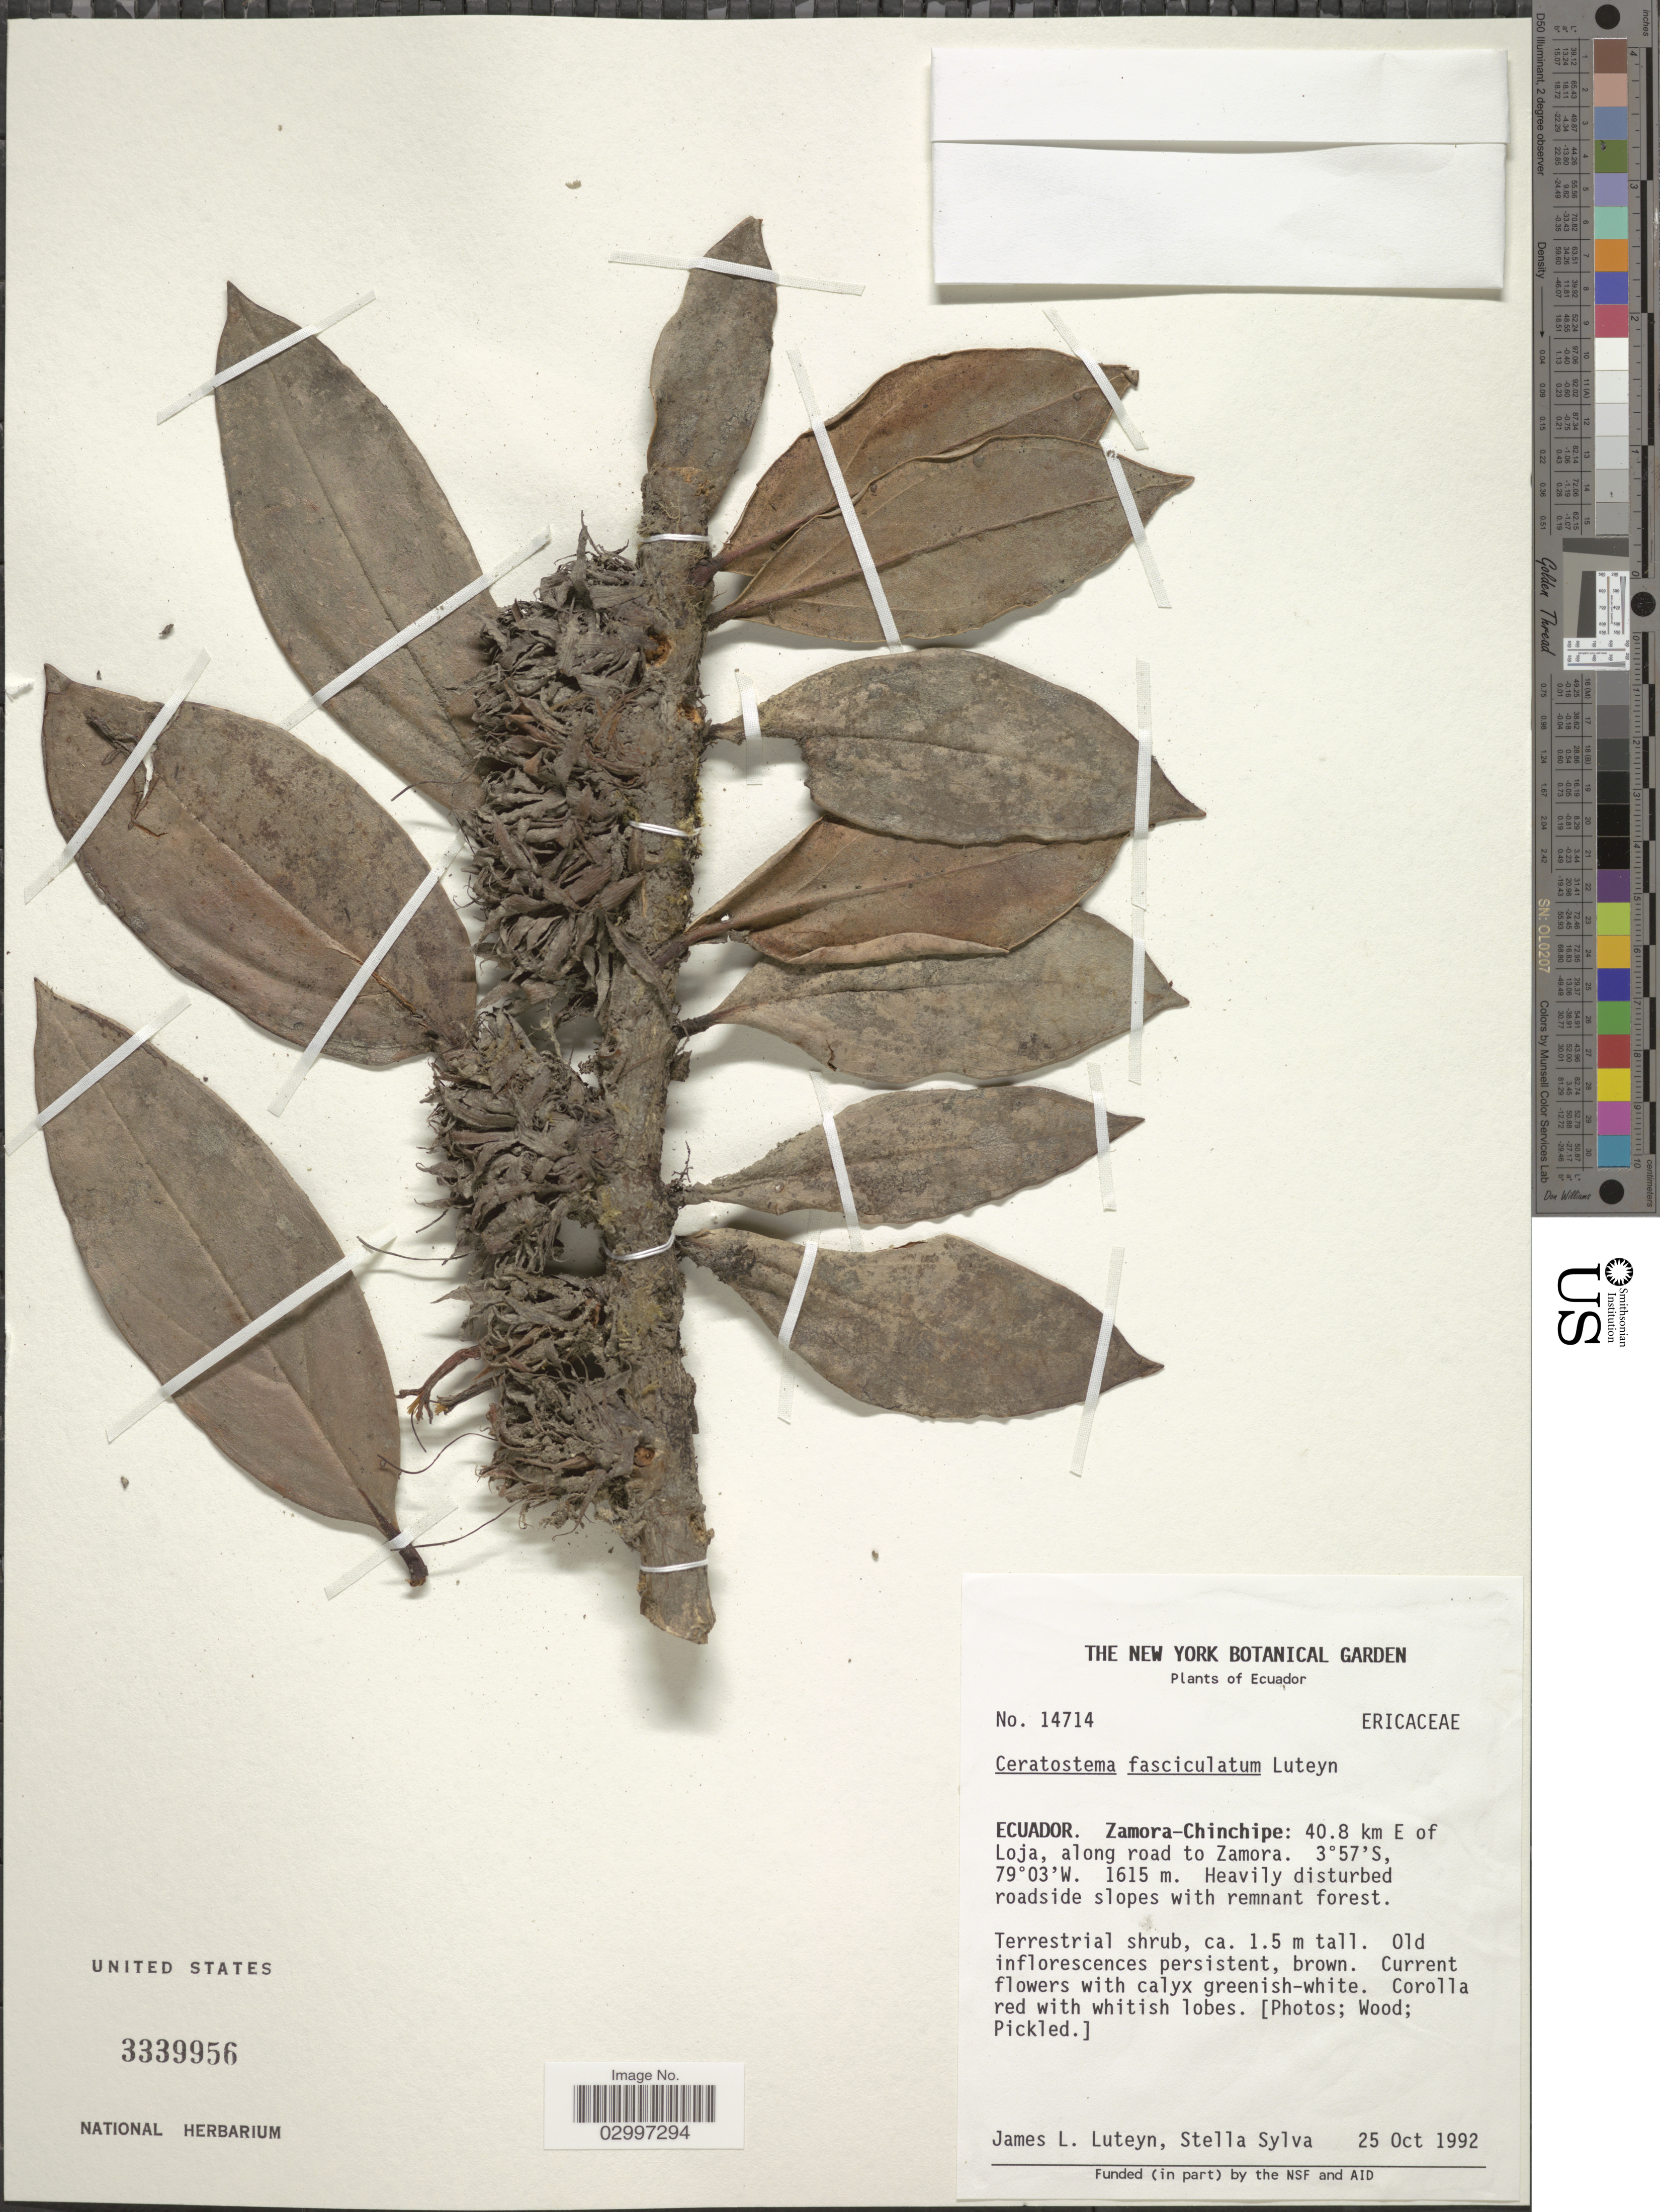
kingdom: Plantae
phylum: Tracheophyta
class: Magnoliopsida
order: Ericales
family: Ericaceae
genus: Ceratostema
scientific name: Ceratostema fasciculatum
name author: Luteyn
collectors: J. Luteyn & S. Sylva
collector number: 14714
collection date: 1992-10-25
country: Ecuador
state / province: Zamora-Chinchipe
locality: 40.8 km E of Loja, along road to Zamora.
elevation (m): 1615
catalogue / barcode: US 3339956